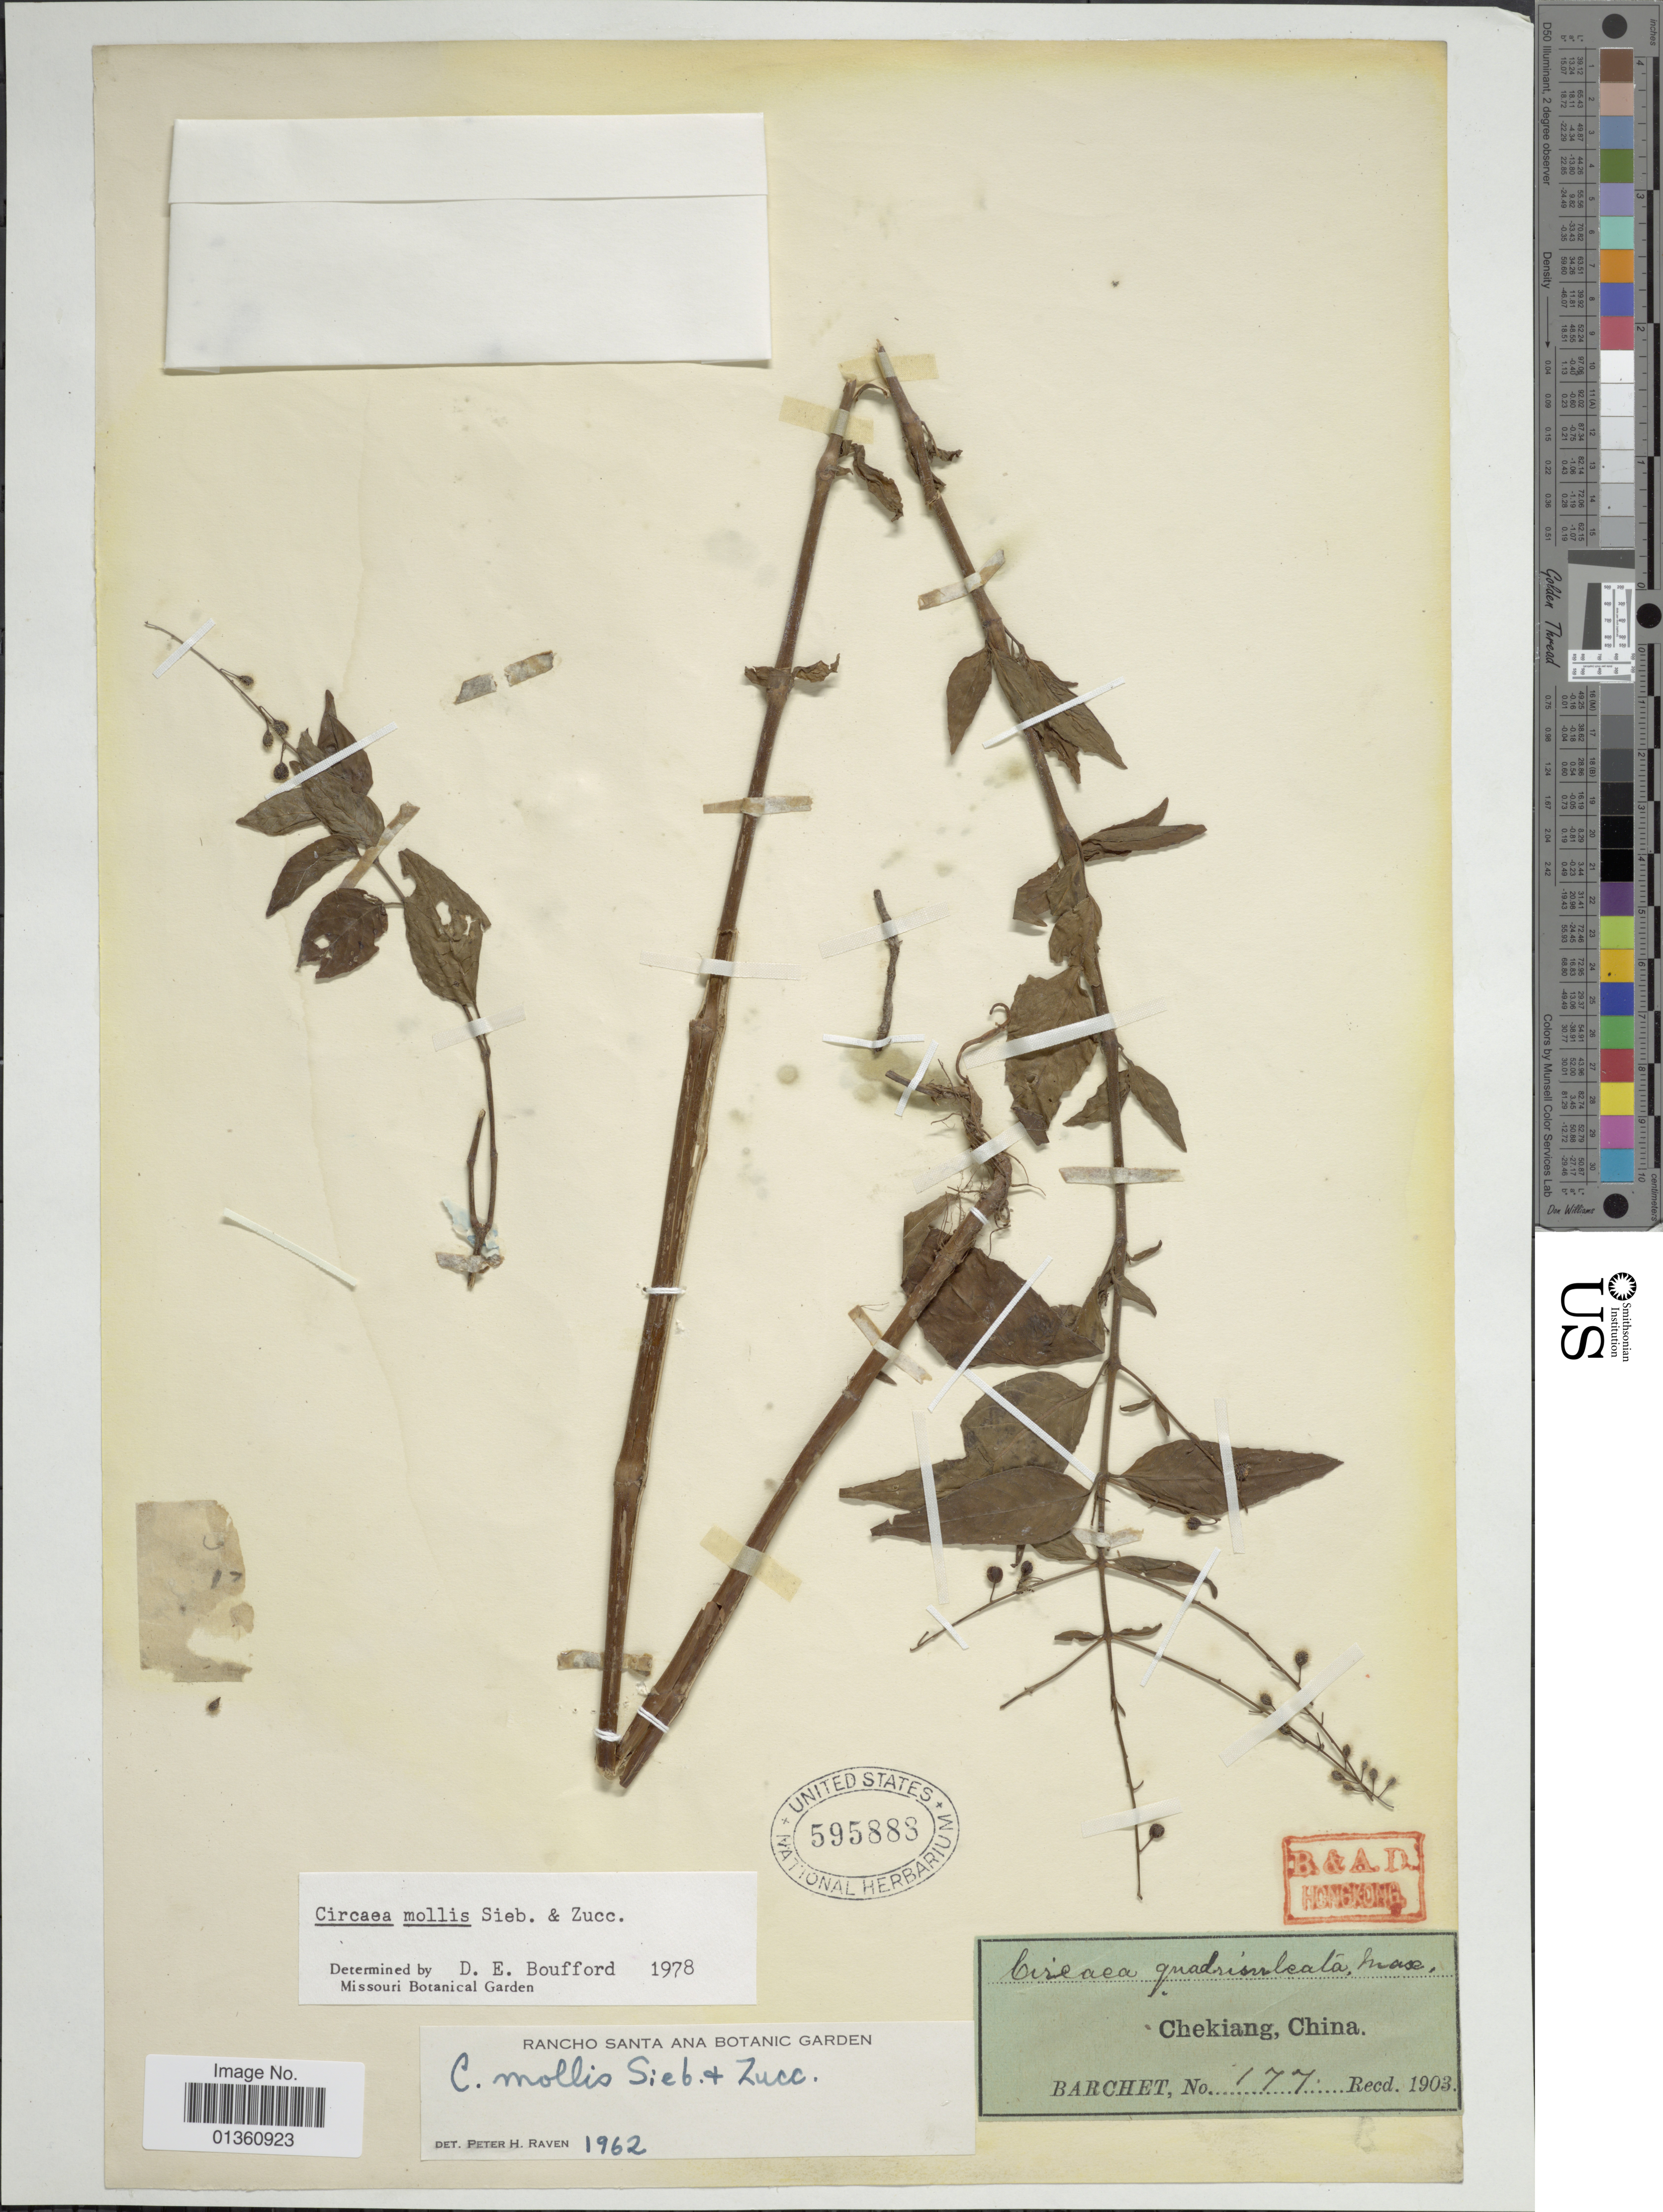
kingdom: Plantae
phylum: Tracheophyta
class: Magnoliopsida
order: Myrtales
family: Onagraceae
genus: Circaea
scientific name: Circaea mollis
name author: Siebold & Zucc.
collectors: Barchet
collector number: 177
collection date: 1903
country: China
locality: Chekiang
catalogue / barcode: US 595883